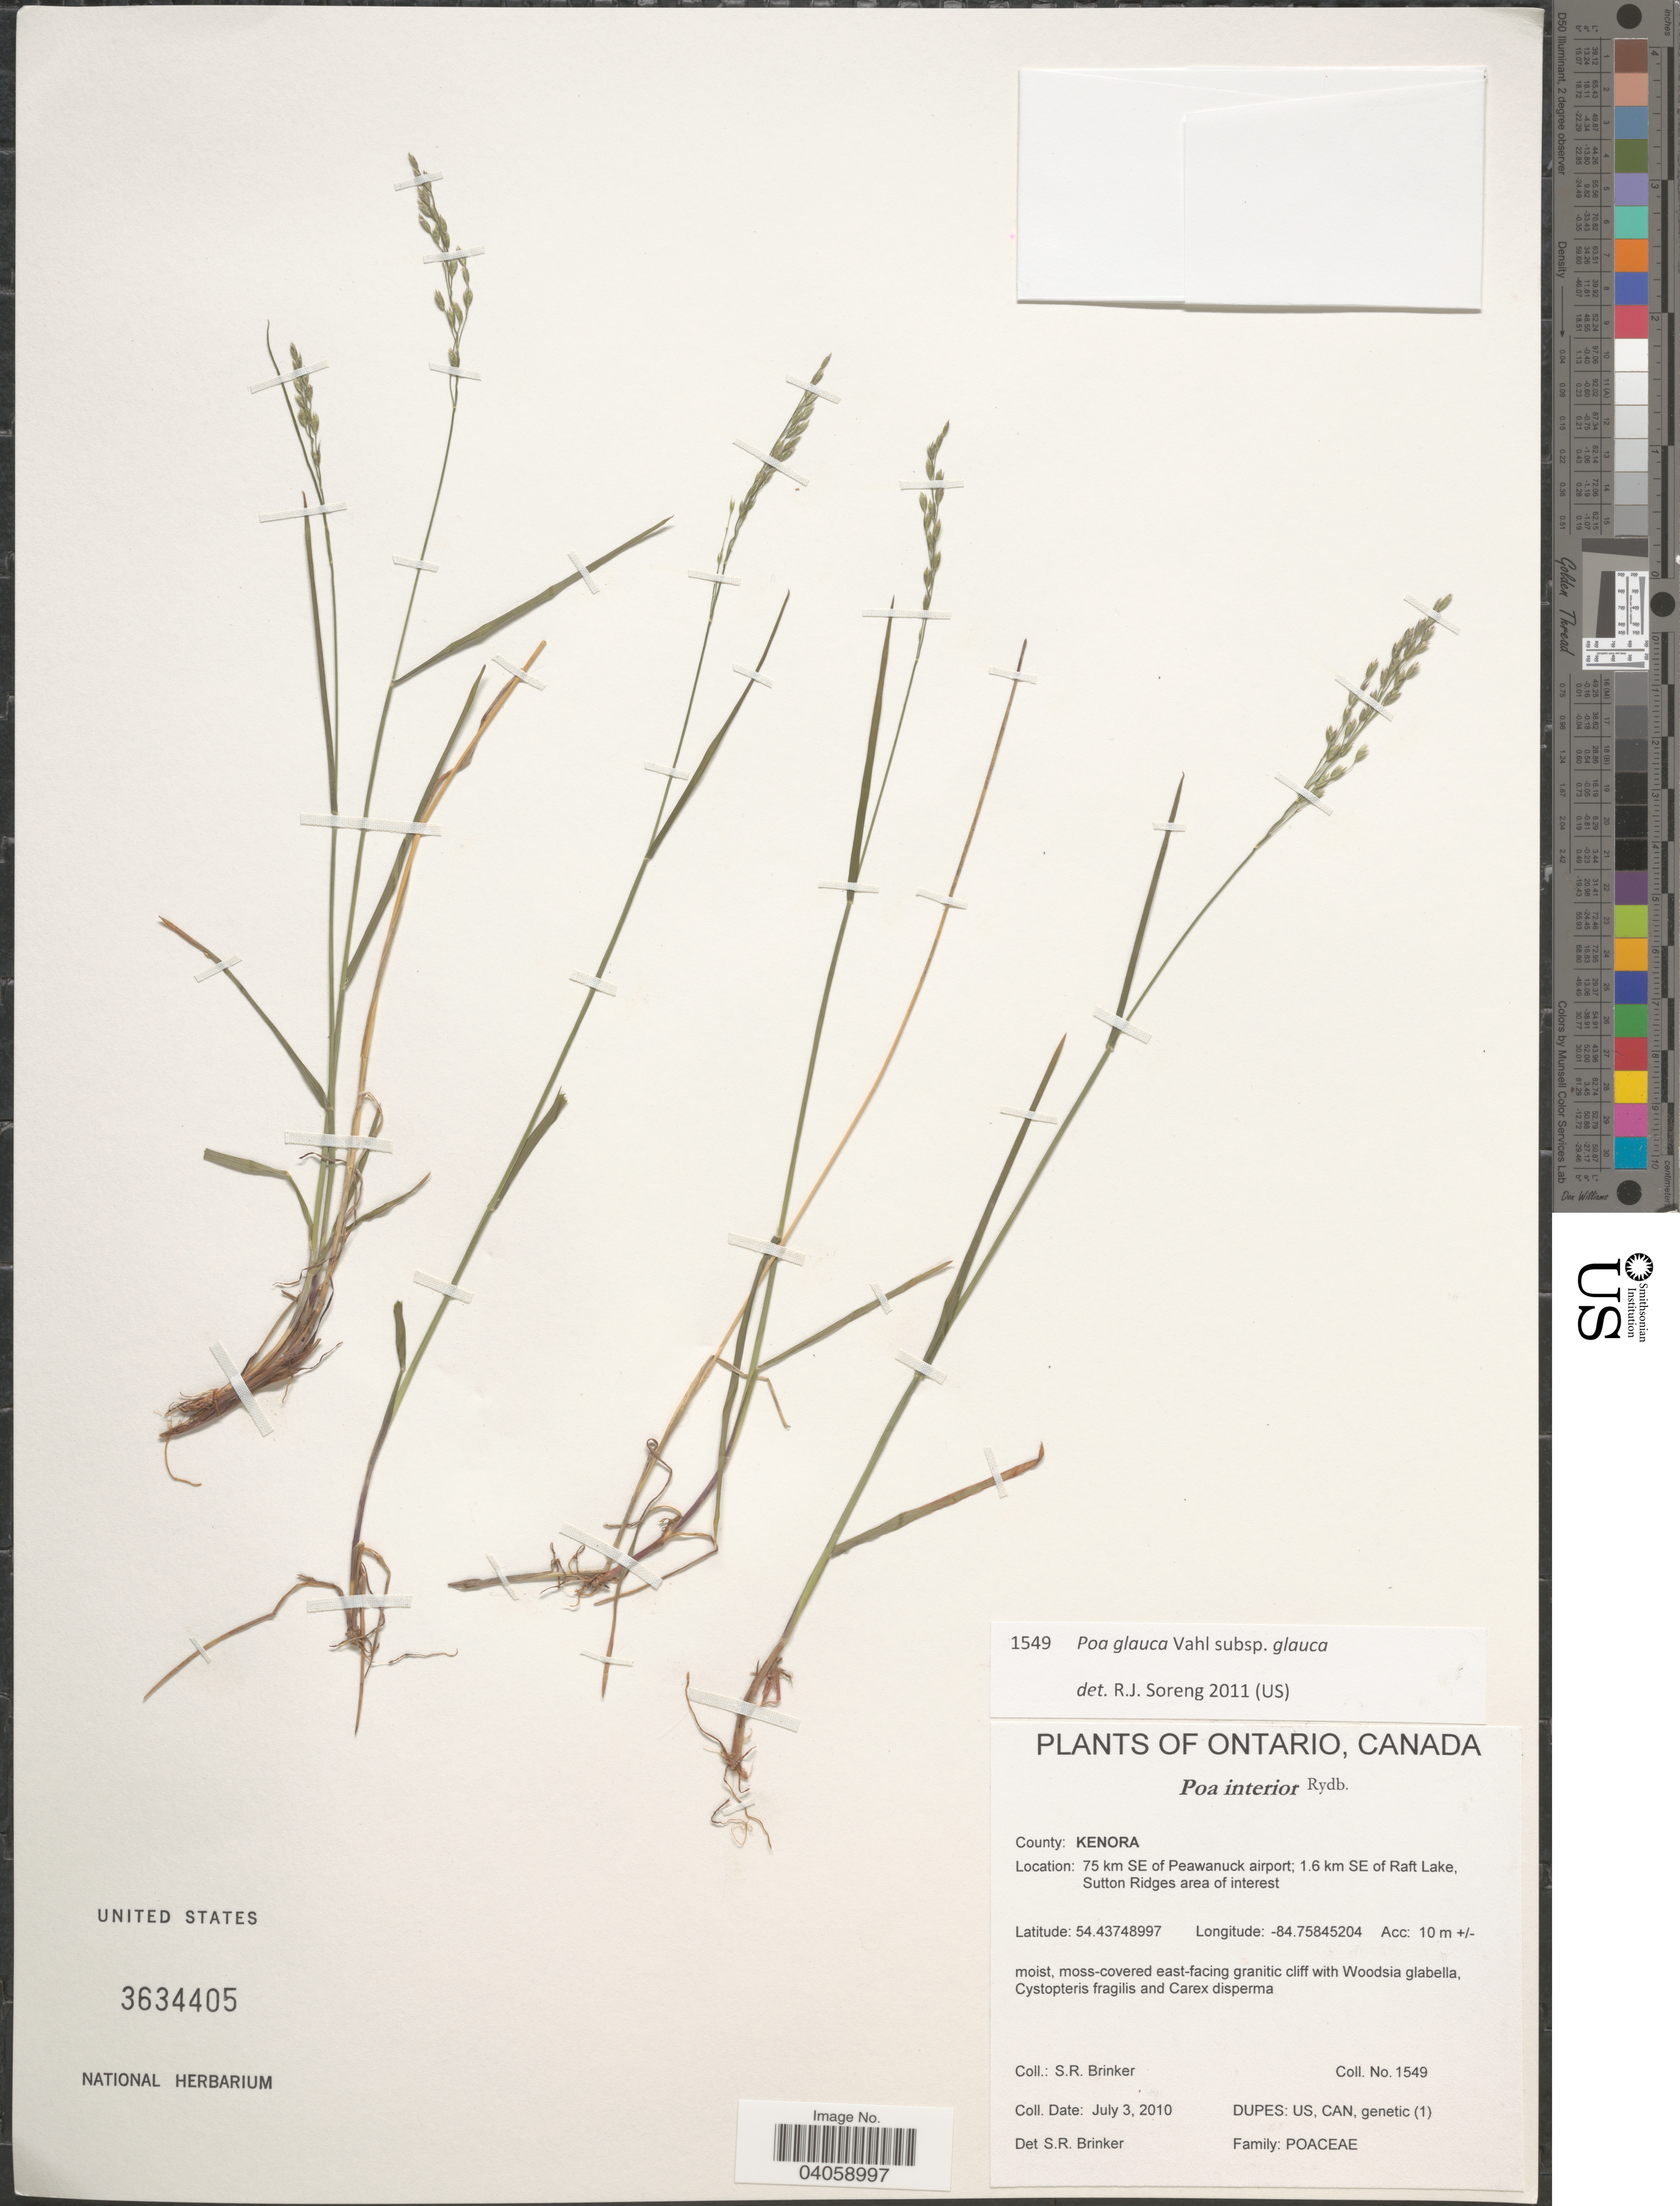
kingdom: Plantae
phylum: Tracheophyta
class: Liliopsida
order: Poales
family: Poaceae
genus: Poa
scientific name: Poa glauca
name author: Vahl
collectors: S. Brinker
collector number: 1549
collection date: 2010-07-03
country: Canada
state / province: Ontario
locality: County: Kenora. 75 km SE of Peawanuck airport; 1.6 km SE of Raft Lake, Sutton Ridges area of interest.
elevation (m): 10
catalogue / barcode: US 3634405